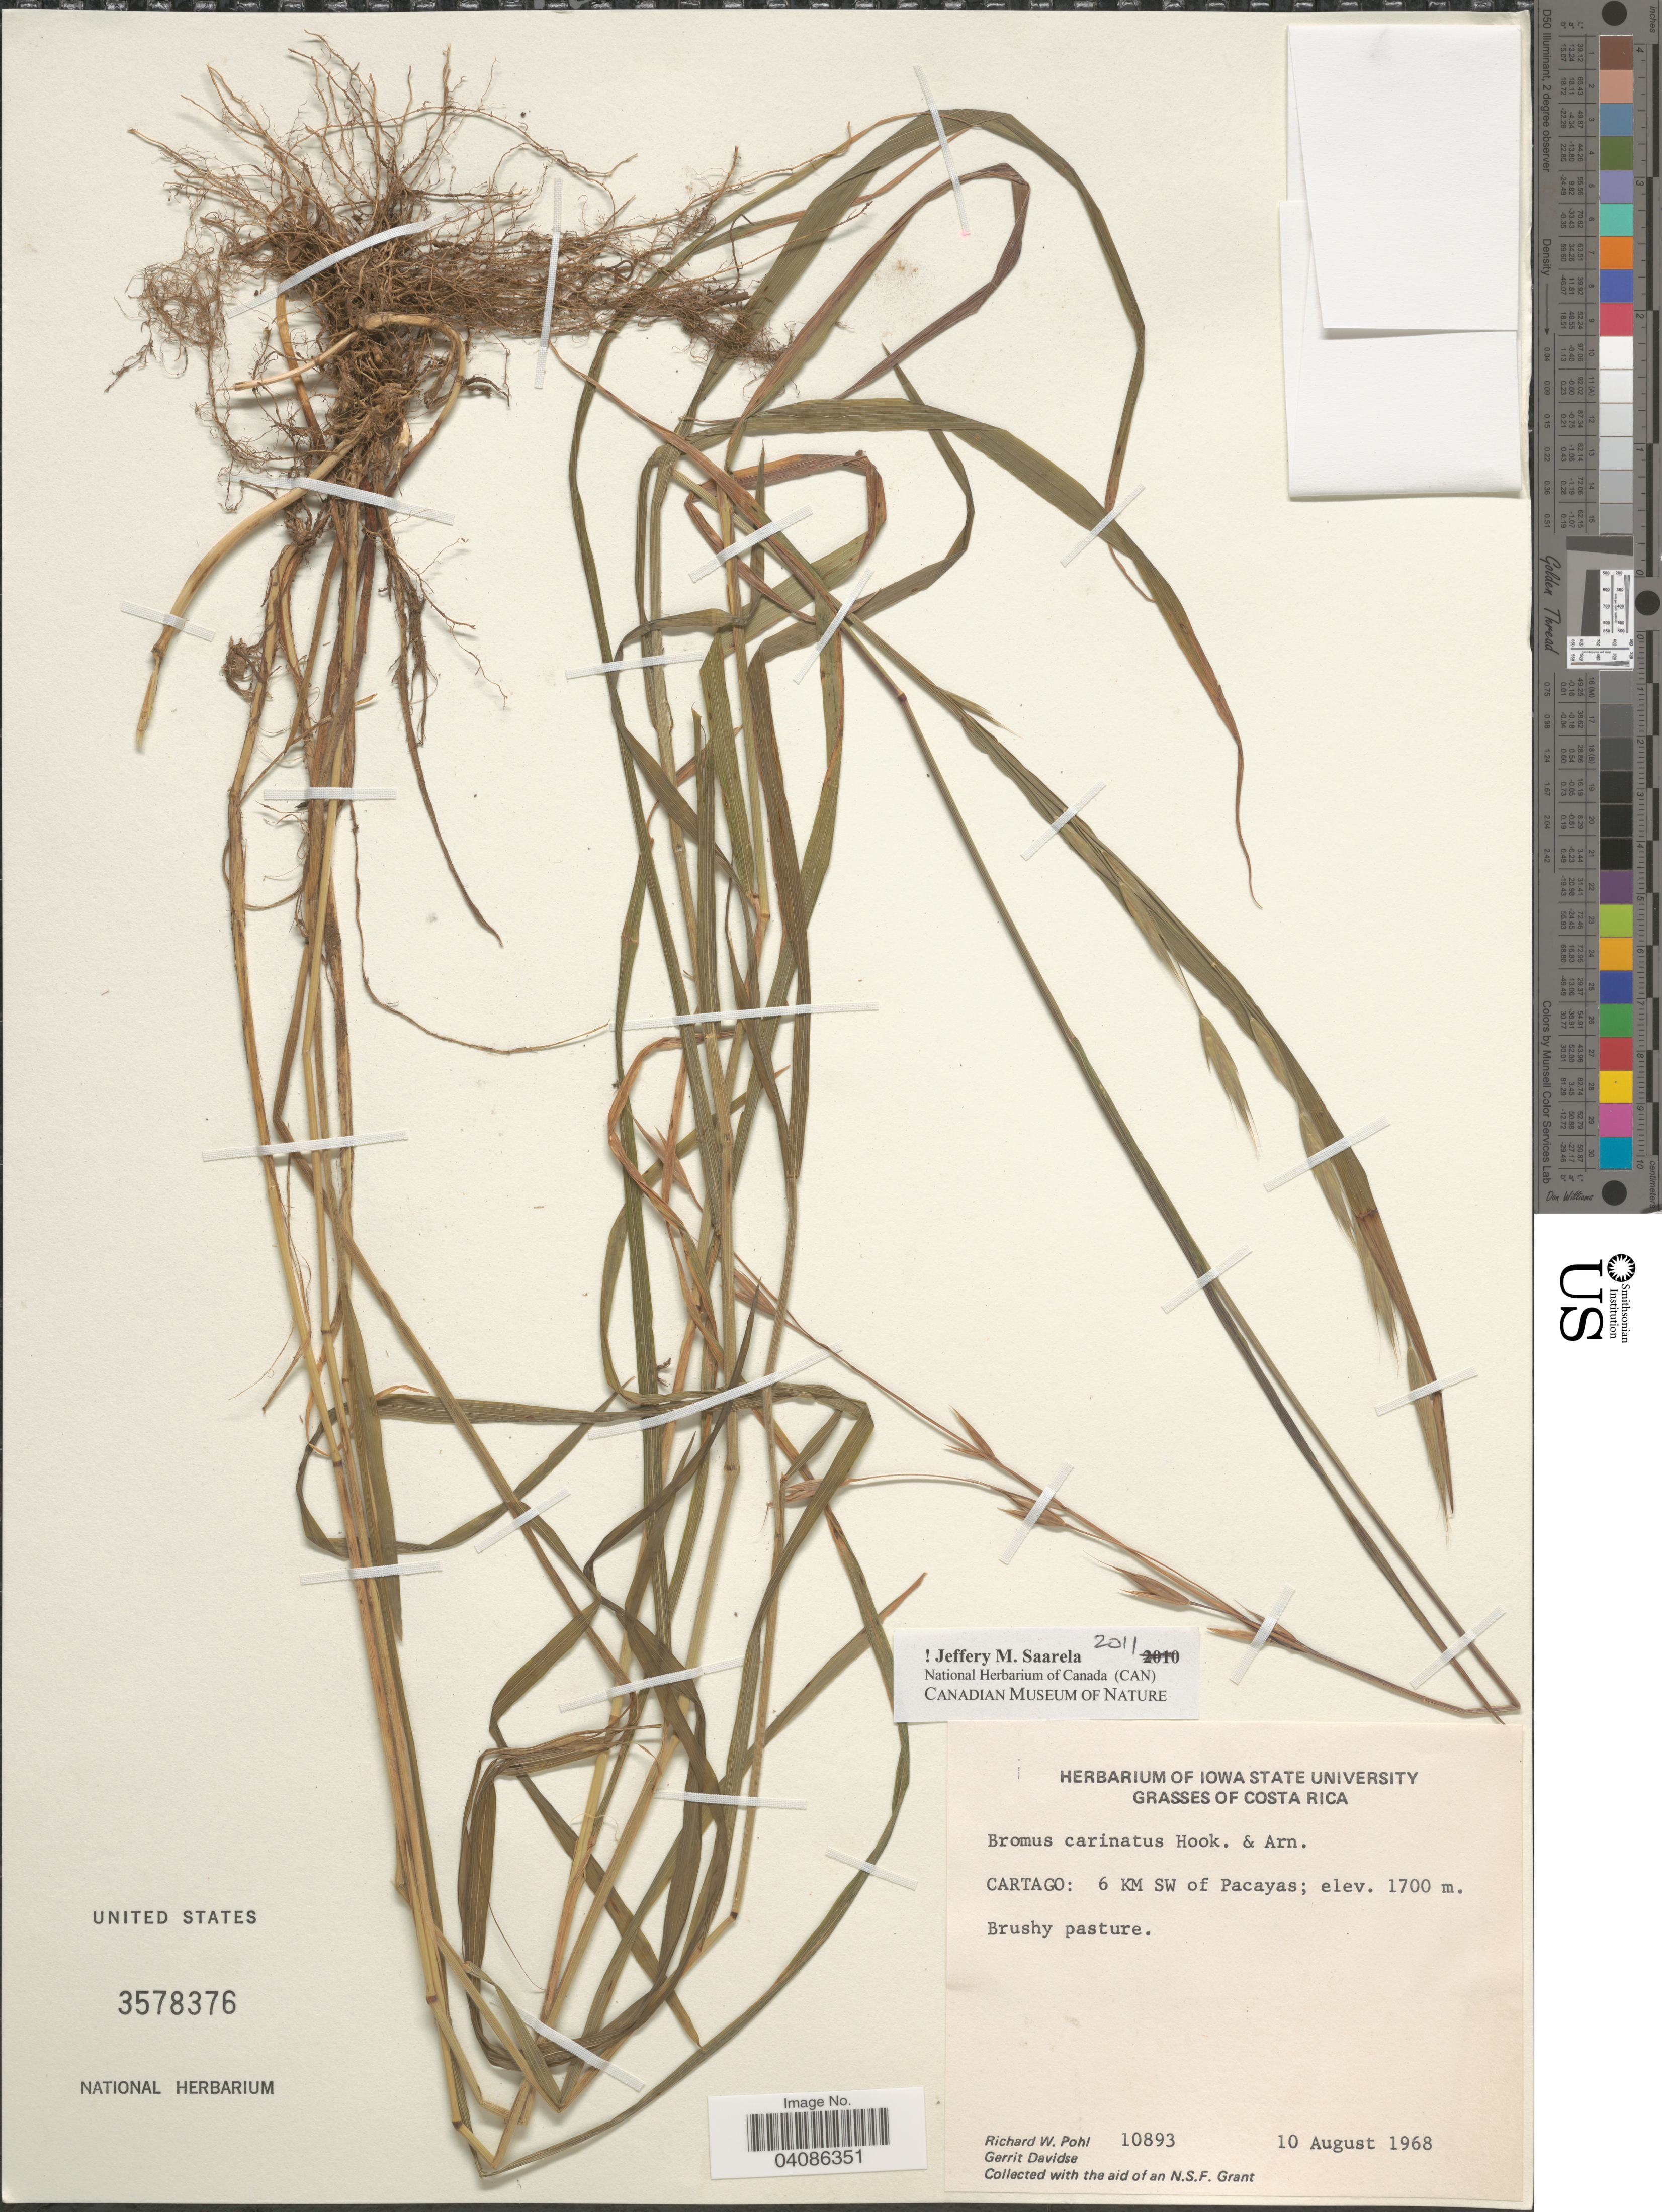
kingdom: Plantae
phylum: Tracheophyta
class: Liliopsida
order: Poales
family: Poaceae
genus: Bromus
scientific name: Bromus carinatus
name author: Hook. & Arn.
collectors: R. W. Pohl & G. Davidse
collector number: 10893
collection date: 1968-08-10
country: Costa Rica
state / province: Cartago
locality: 6 KM SW of Pacayas.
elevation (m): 1700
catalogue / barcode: US 3578376